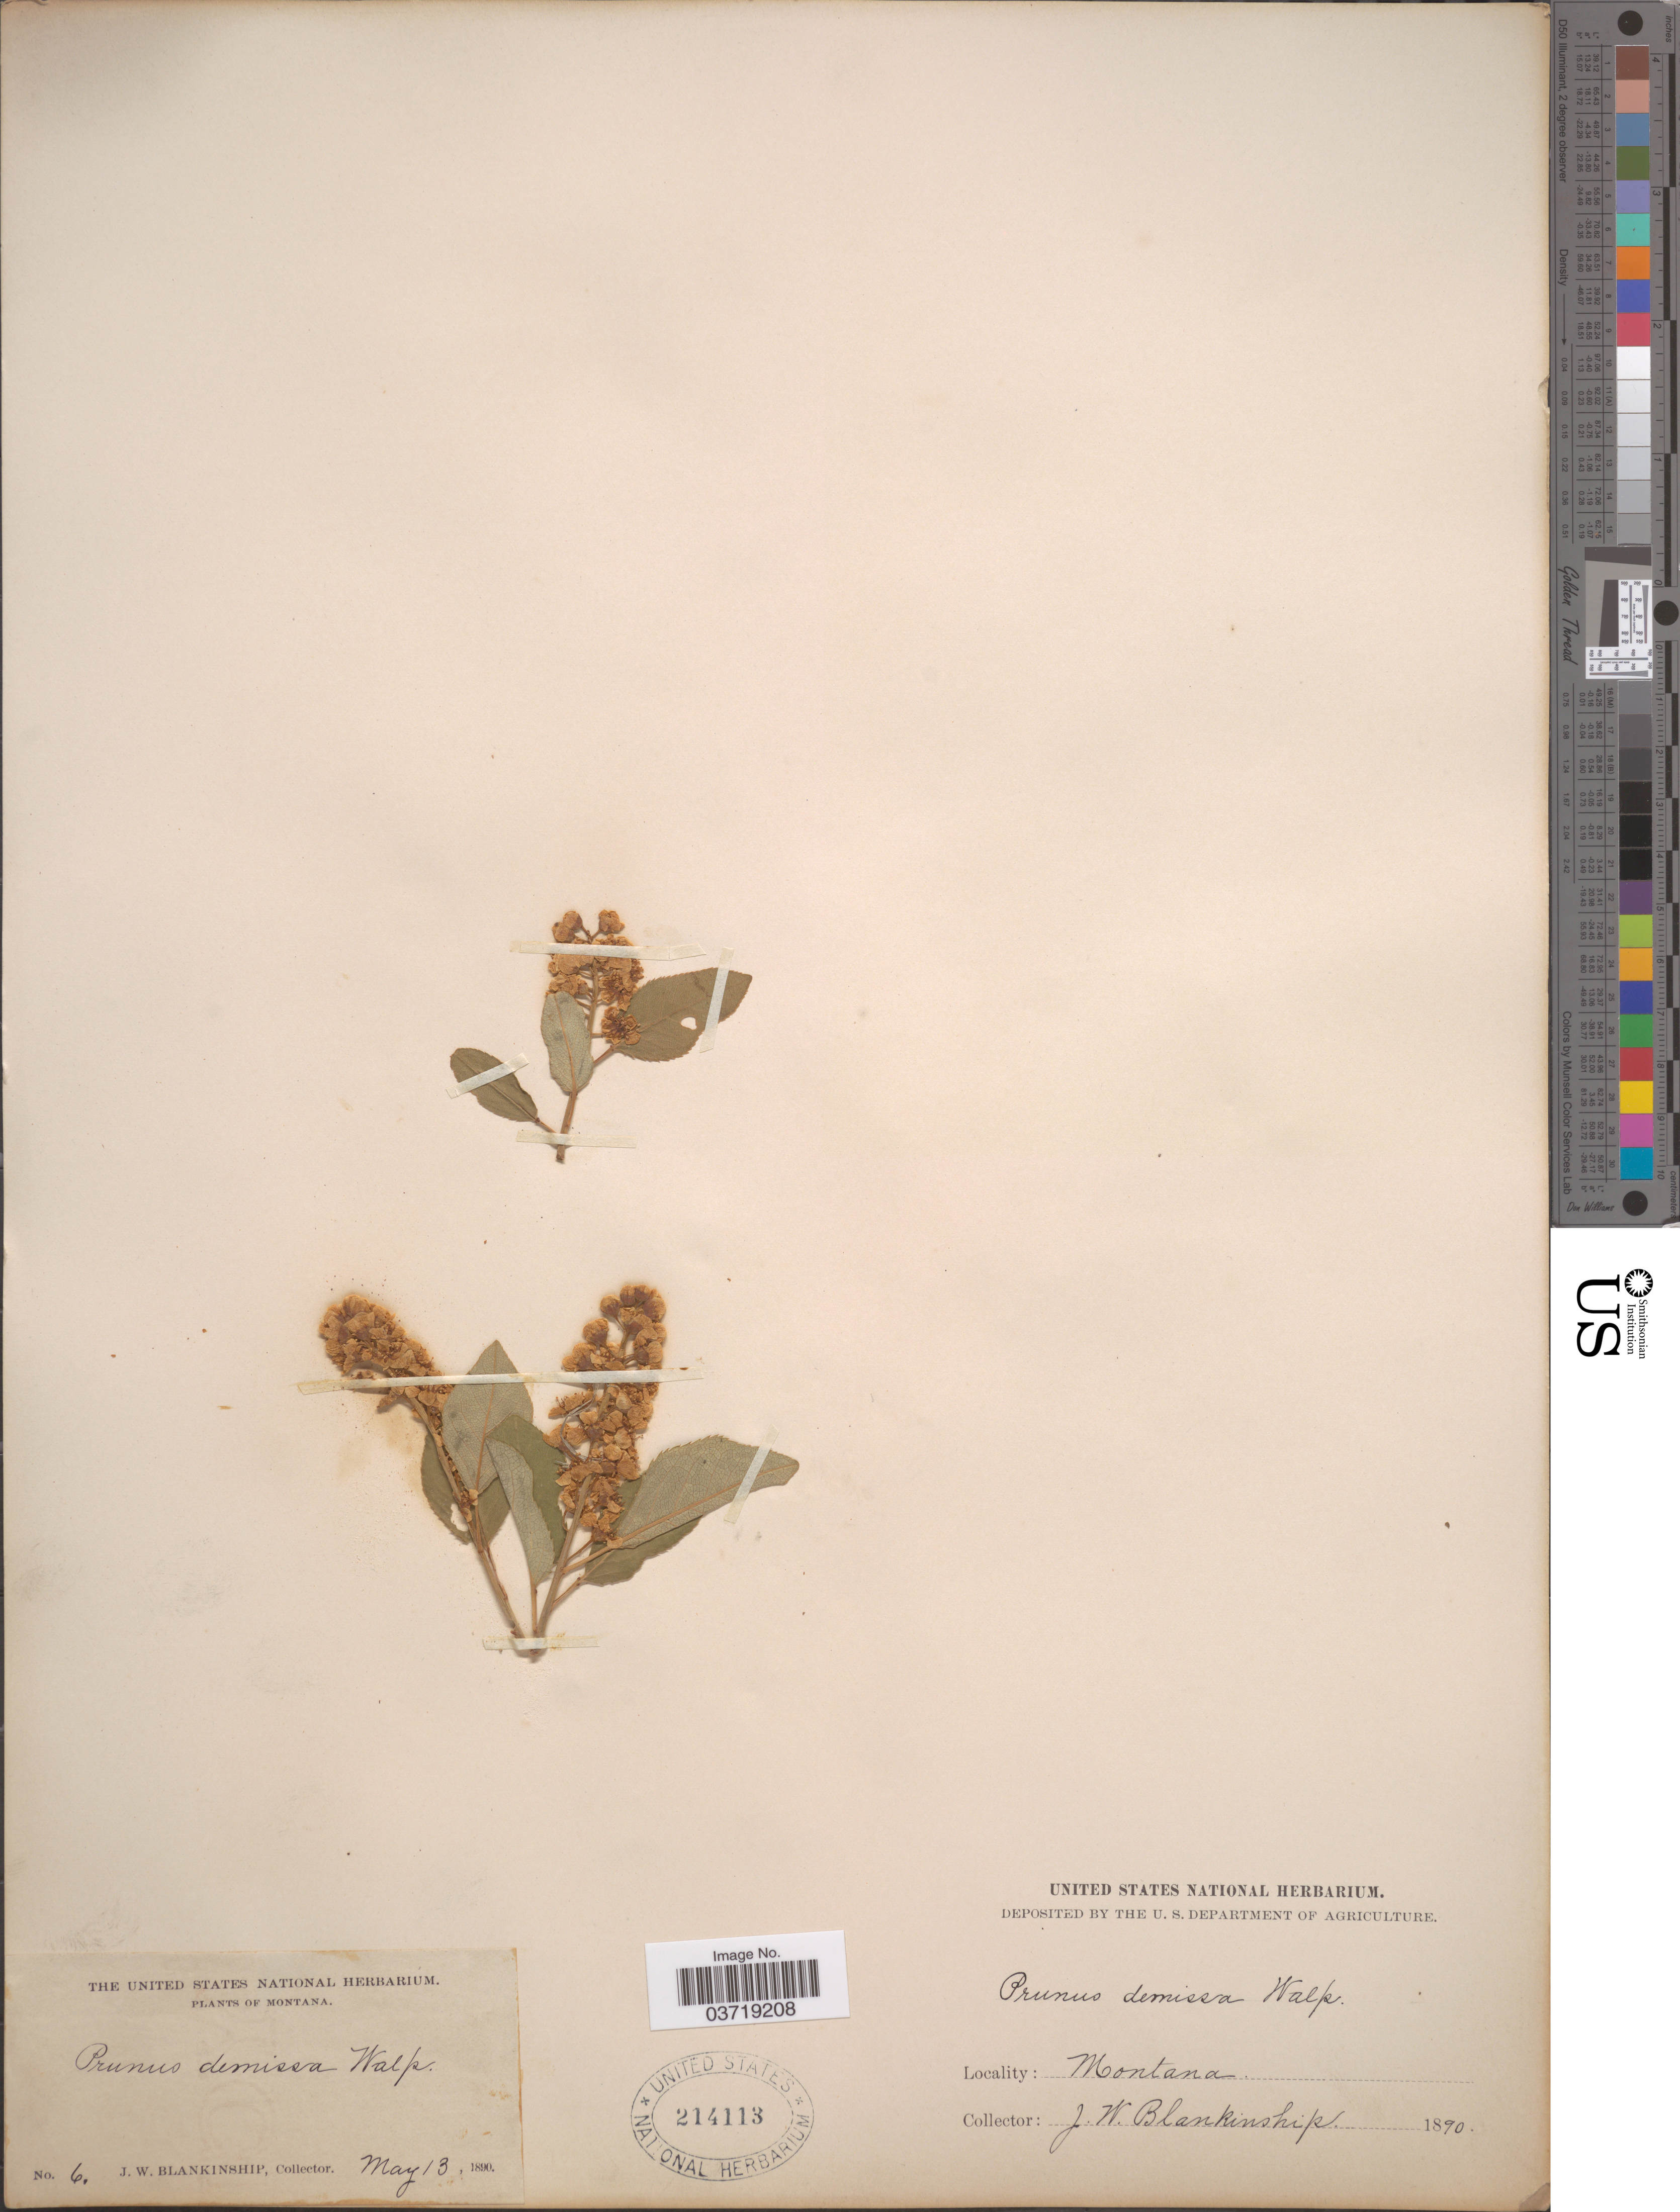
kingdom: Plantae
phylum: Tracheophyta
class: Magnoliopsida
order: Rosales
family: Rosaceae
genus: Prunus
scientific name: Prunus virginiana var. demissa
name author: (Nutt.) Torr.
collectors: J. W. Blankinship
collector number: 6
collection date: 1890-05-13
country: United States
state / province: Montana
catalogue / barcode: US 214113